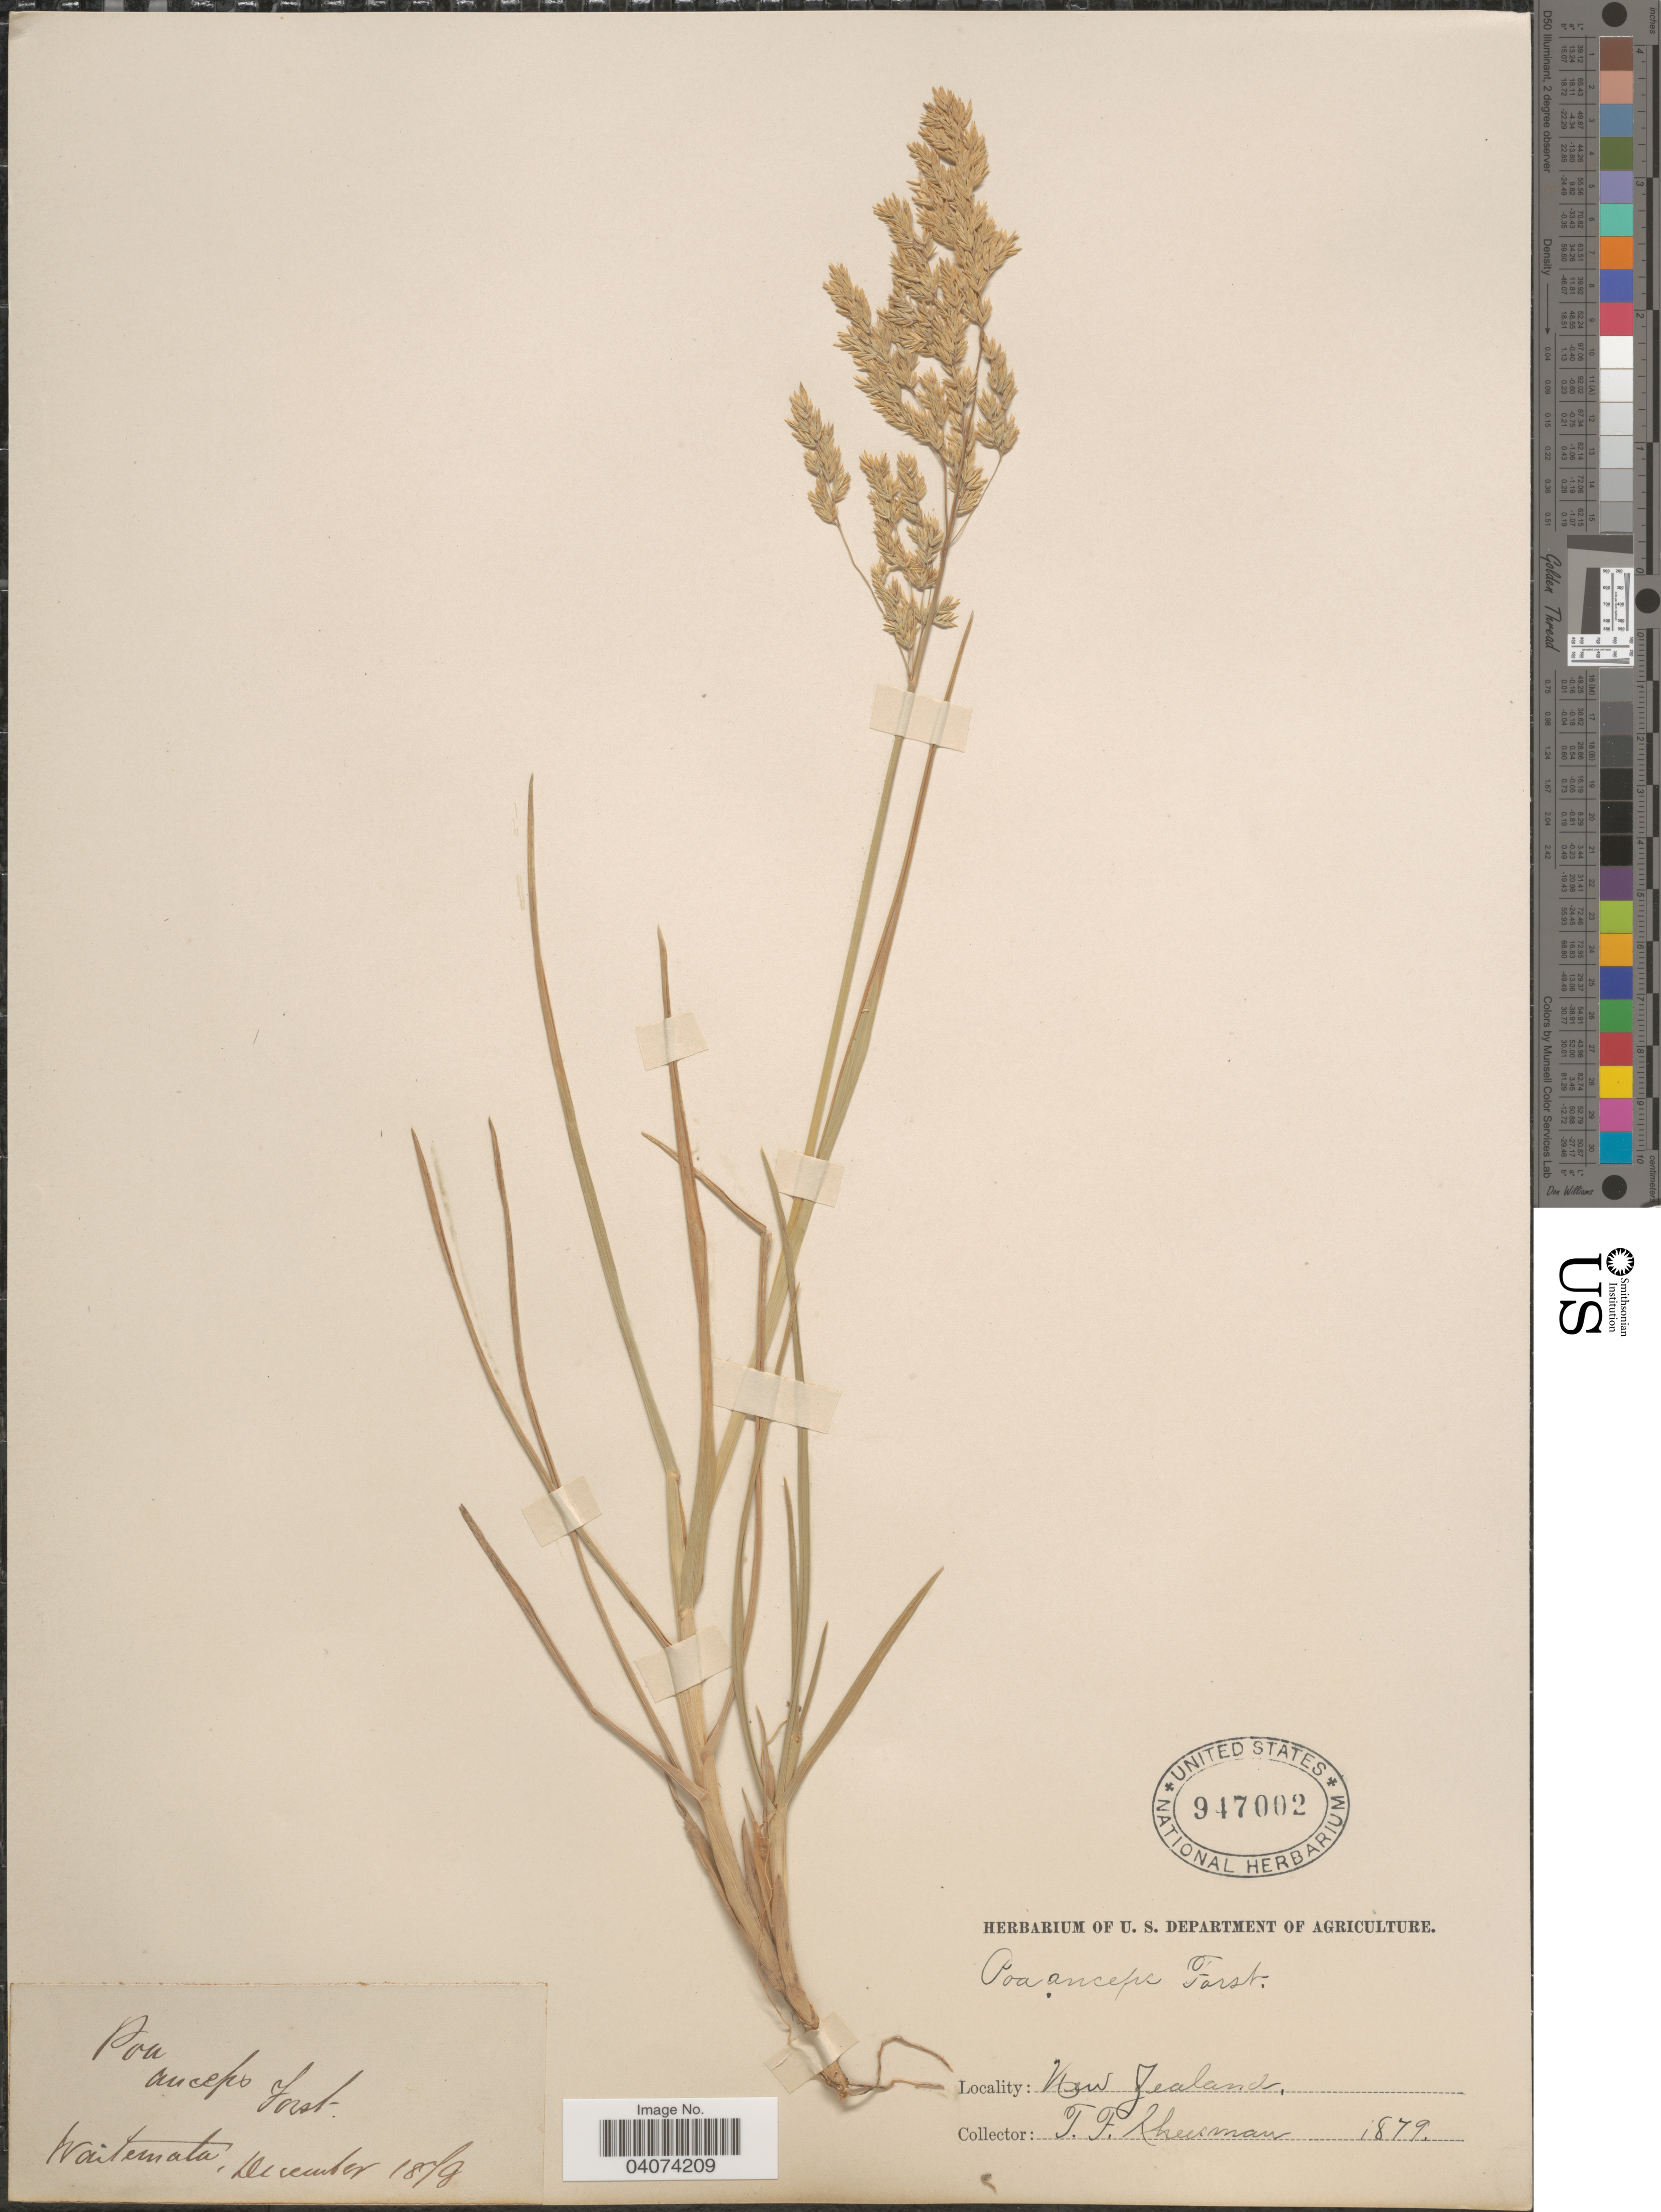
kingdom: Plantae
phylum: Tracheophyta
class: Liliopsida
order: Poales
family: Poaceae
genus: Poa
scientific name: Poa anceps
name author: G. Forst.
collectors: T. F. Cheeseman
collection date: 1879-12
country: New Zealand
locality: Waitemata.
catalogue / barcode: US 947002